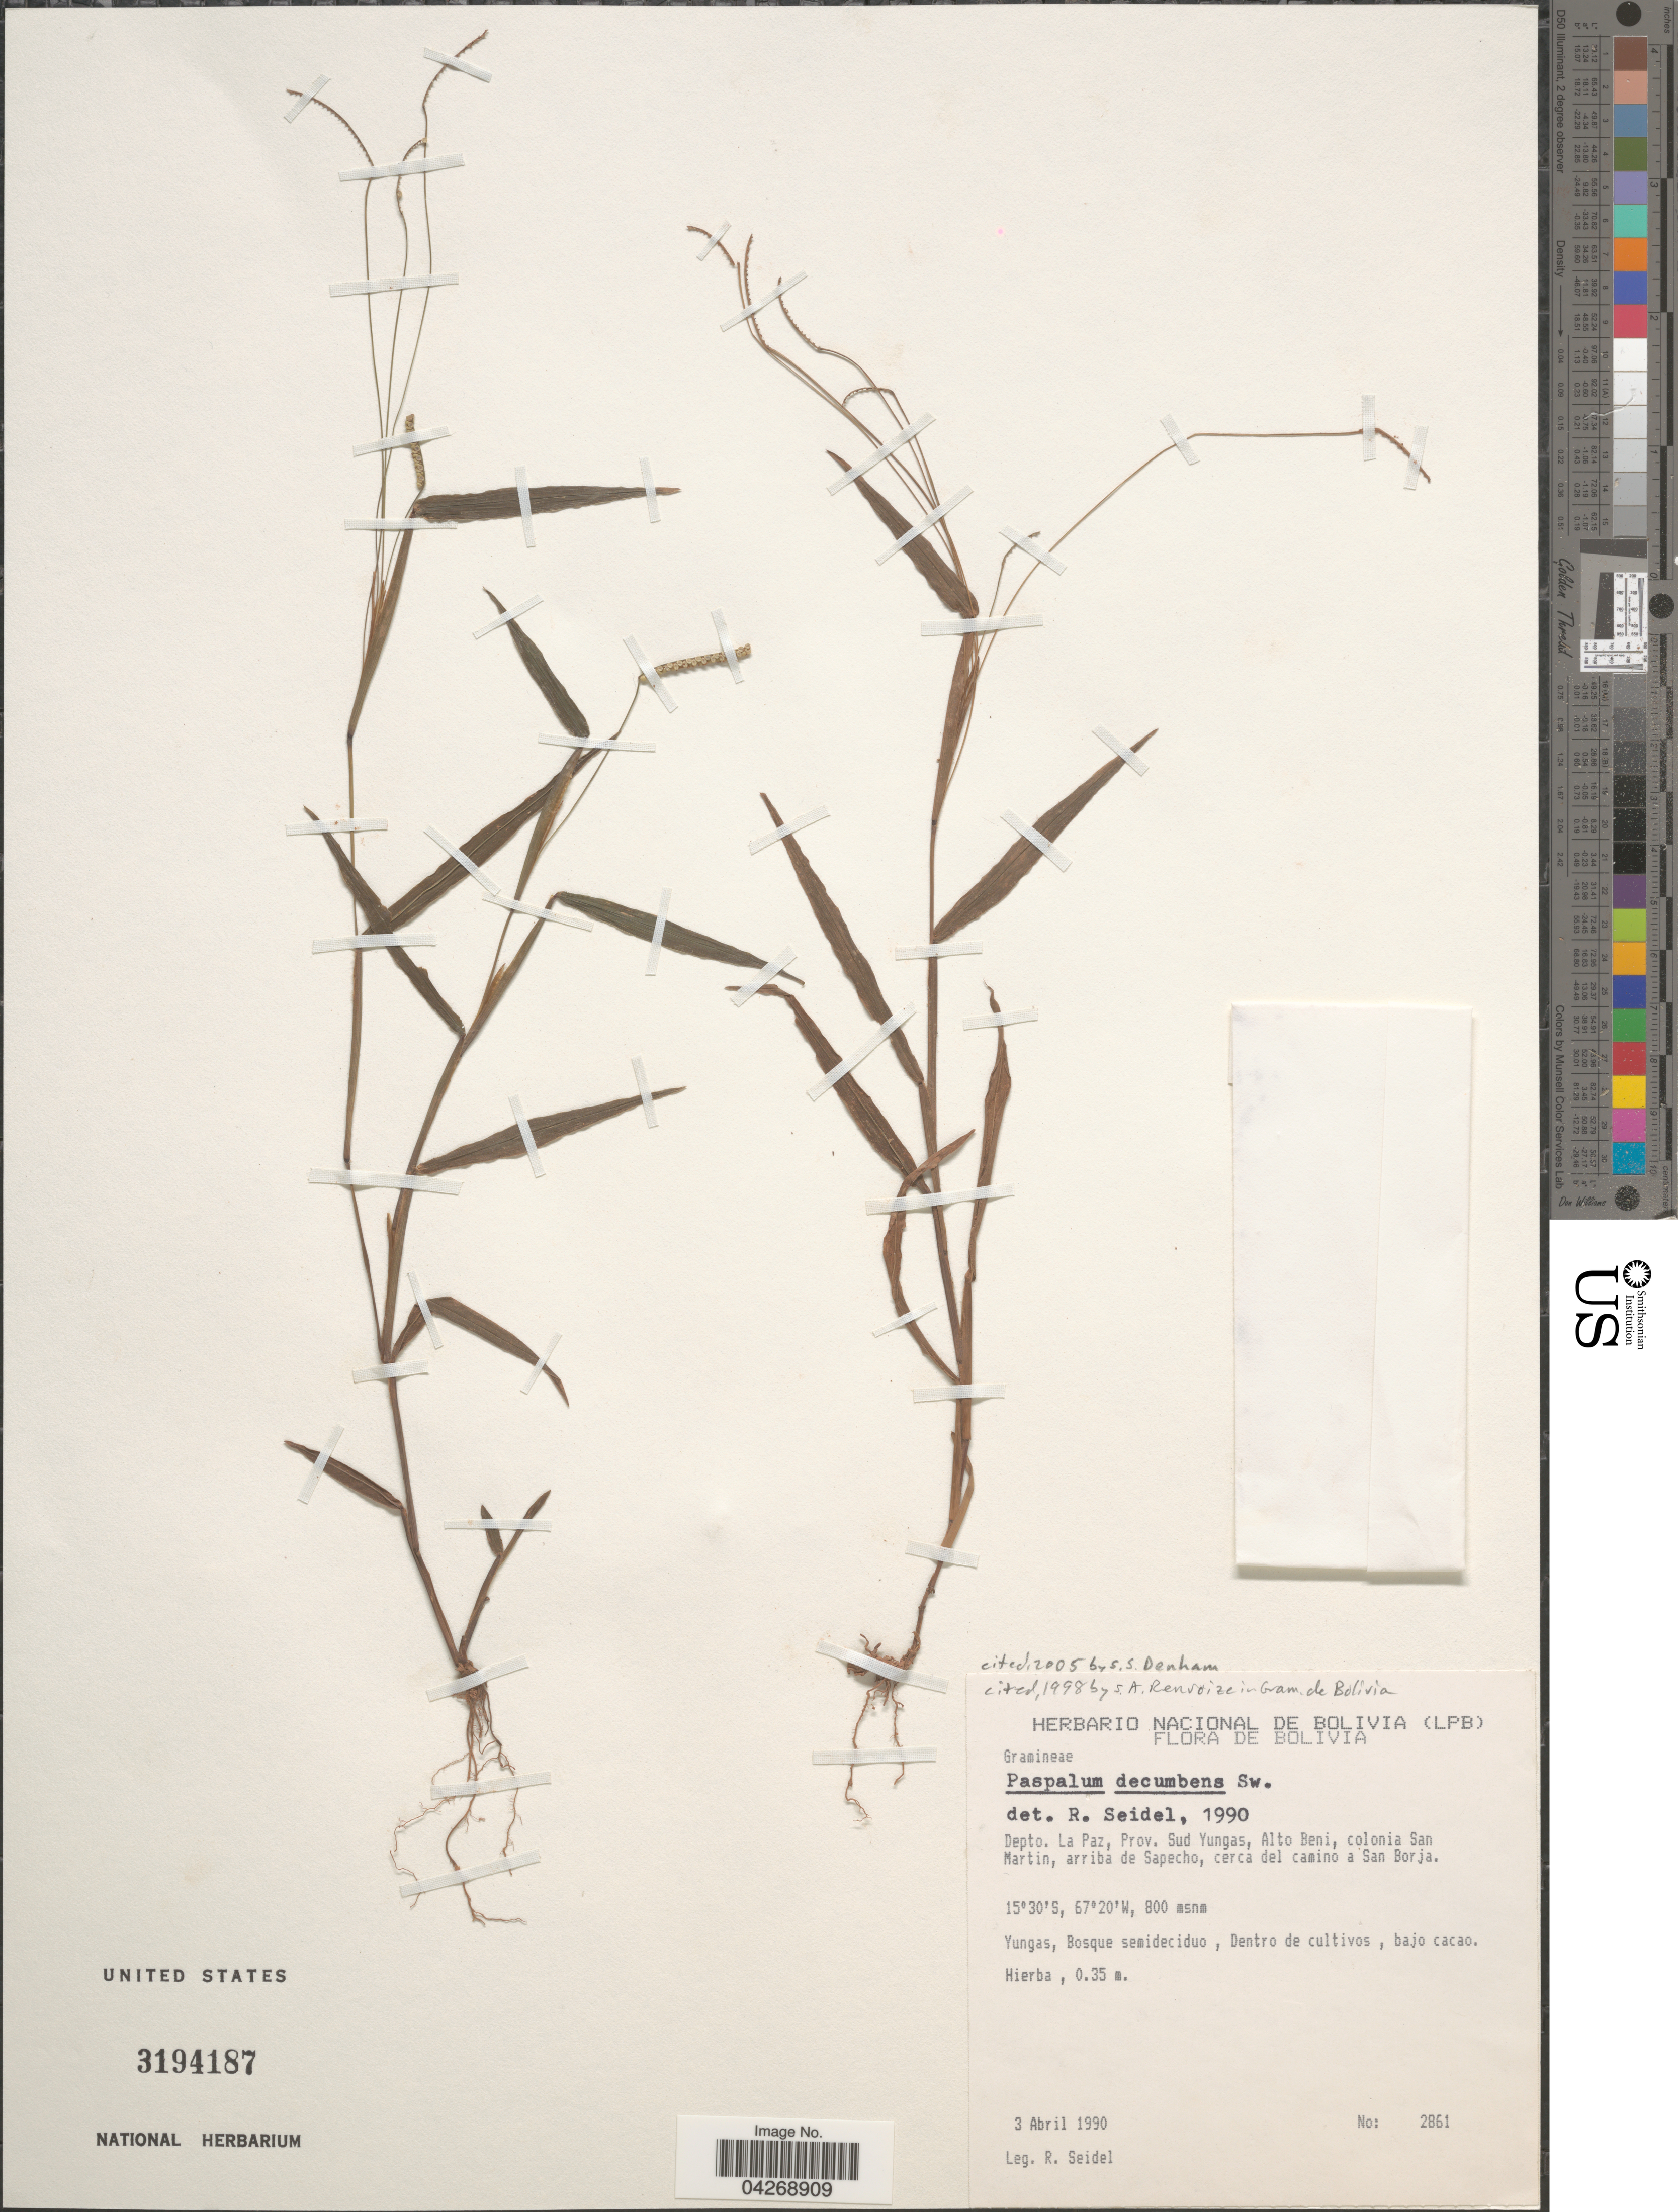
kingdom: Plantae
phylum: Tracheophyta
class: Liliopsida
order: Poales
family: Poaceae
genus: Paspalum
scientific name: Paspalum decumbens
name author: Sw.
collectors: R. Seidel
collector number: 2861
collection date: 1990-04-03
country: Bolivia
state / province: La Paz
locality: Depto. La Paz, Prov. Sud Yungas, Alto Beni, colonia San Martin, arriba de Sapecho, cerca del camino a San Borja. Yungas, Bosque semideciduo, Dentro de cultivos, bajo cacao.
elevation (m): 800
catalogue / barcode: US 3194187